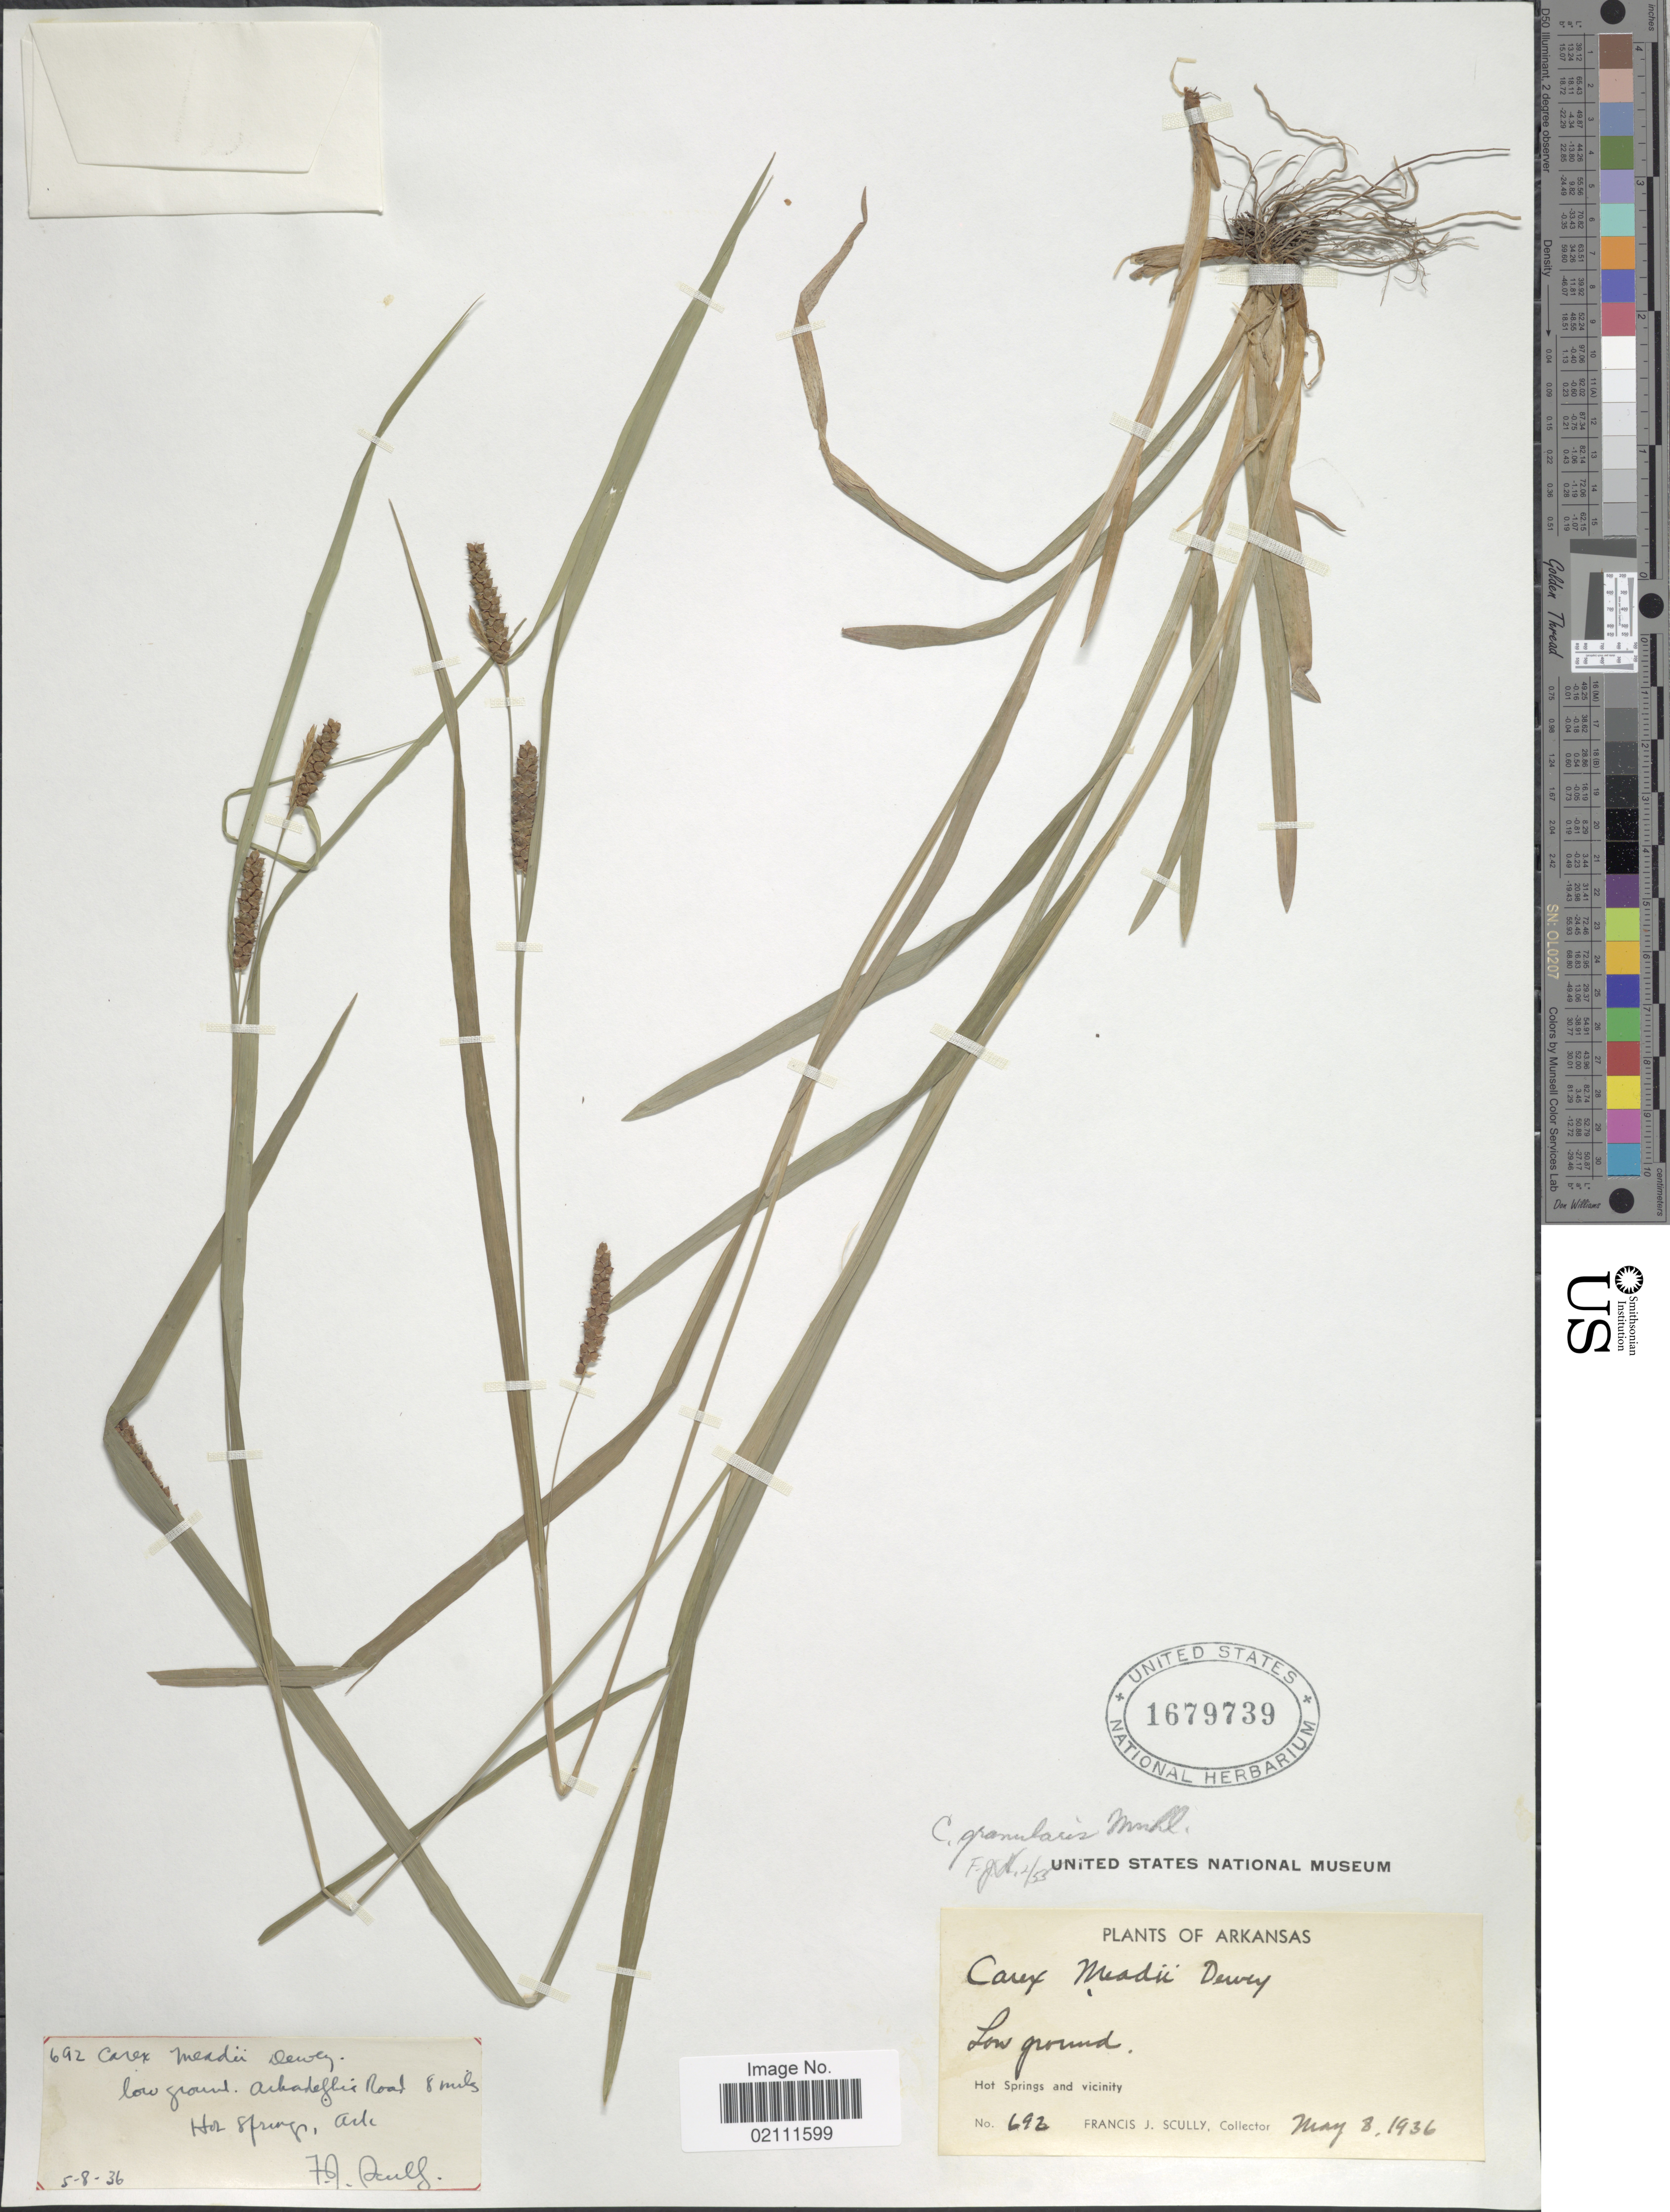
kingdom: Plantae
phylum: Tracheophyta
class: Liliopsida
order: Poales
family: Cyperaceae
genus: Carex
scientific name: Carex granularis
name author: Muhl. ex Willd.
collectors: F. J. Scully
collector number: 693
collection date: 1936-05-08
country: United States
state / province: Arkansas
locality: Low ground, Hot Springs and vicinity, Arkadelphia Road 8 miles.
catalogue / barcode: US 1679739